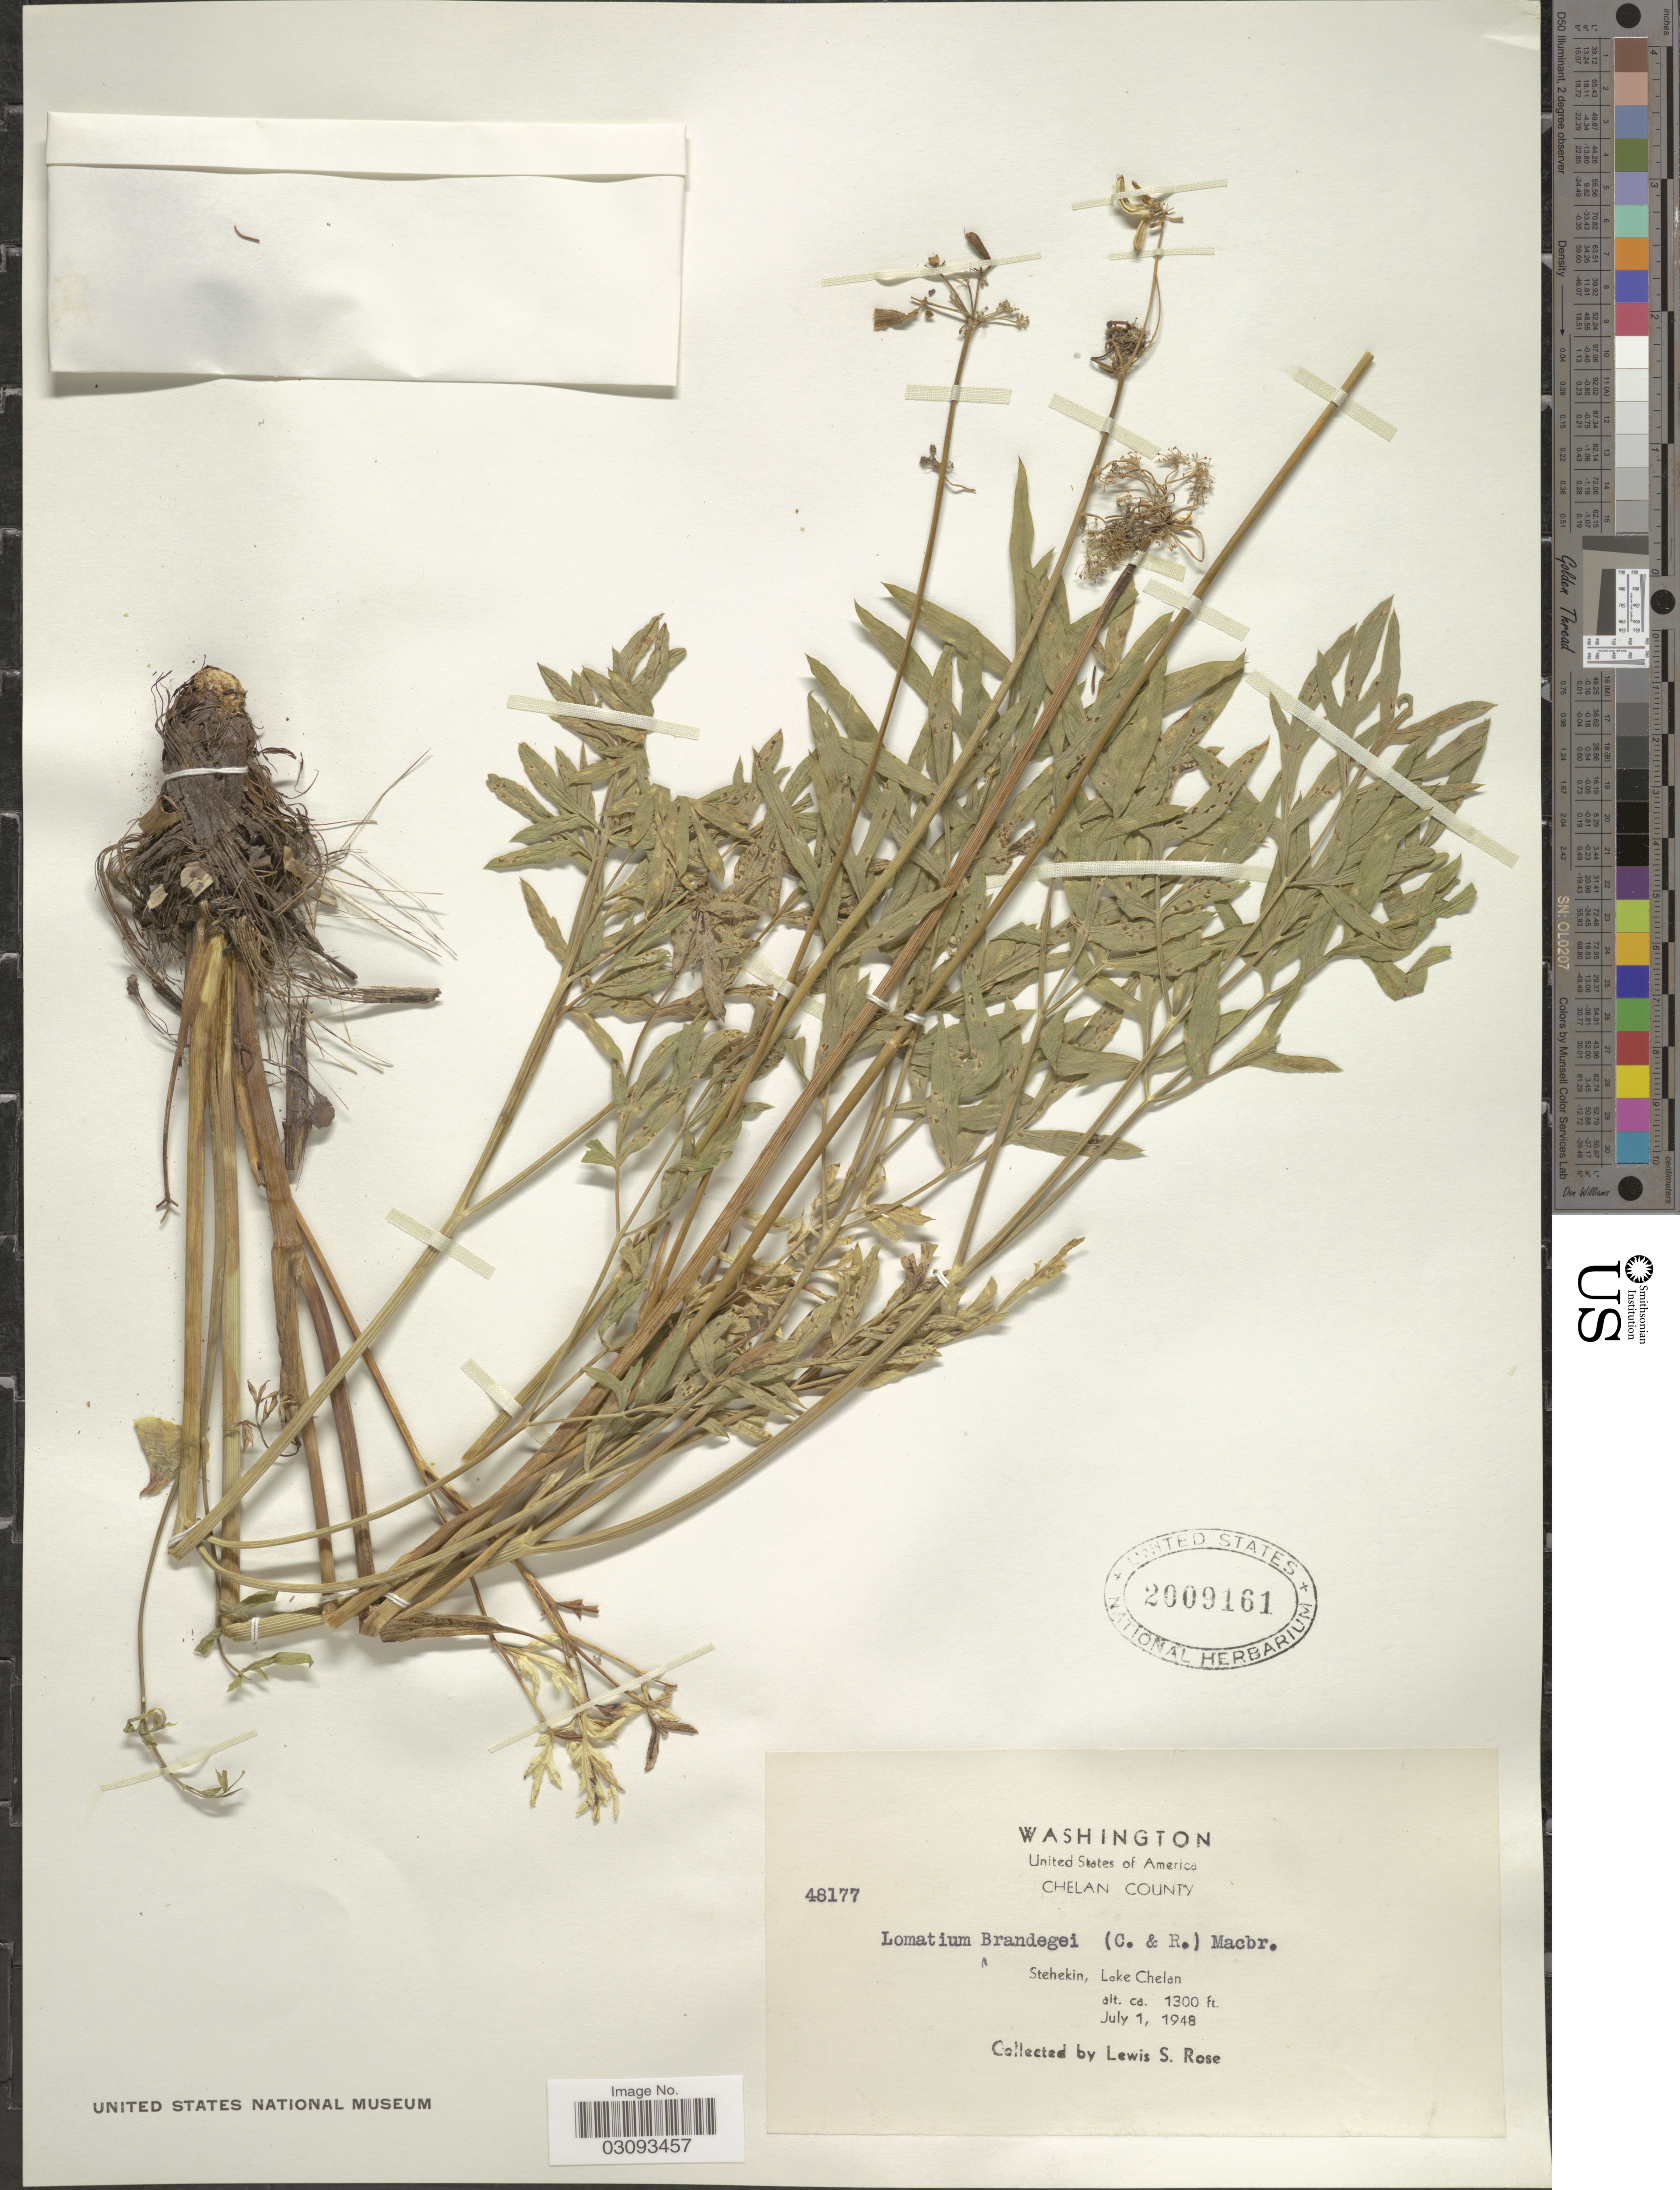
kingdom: Plantae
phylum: Tracheophyta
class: Magnoliopsida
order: Apiales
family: Apiaceae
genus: Lomatium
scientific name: Lomatium brandegeei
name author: (J.M. Coult. & Rose) J.F. Macbr.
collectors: L. S. Rose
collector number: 48177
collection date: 1948-07-01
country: United States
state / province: Washington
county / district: Chelan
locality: Chelan County. Stehekin, Lake Chelan.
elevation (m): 396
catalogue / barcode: US 2009161